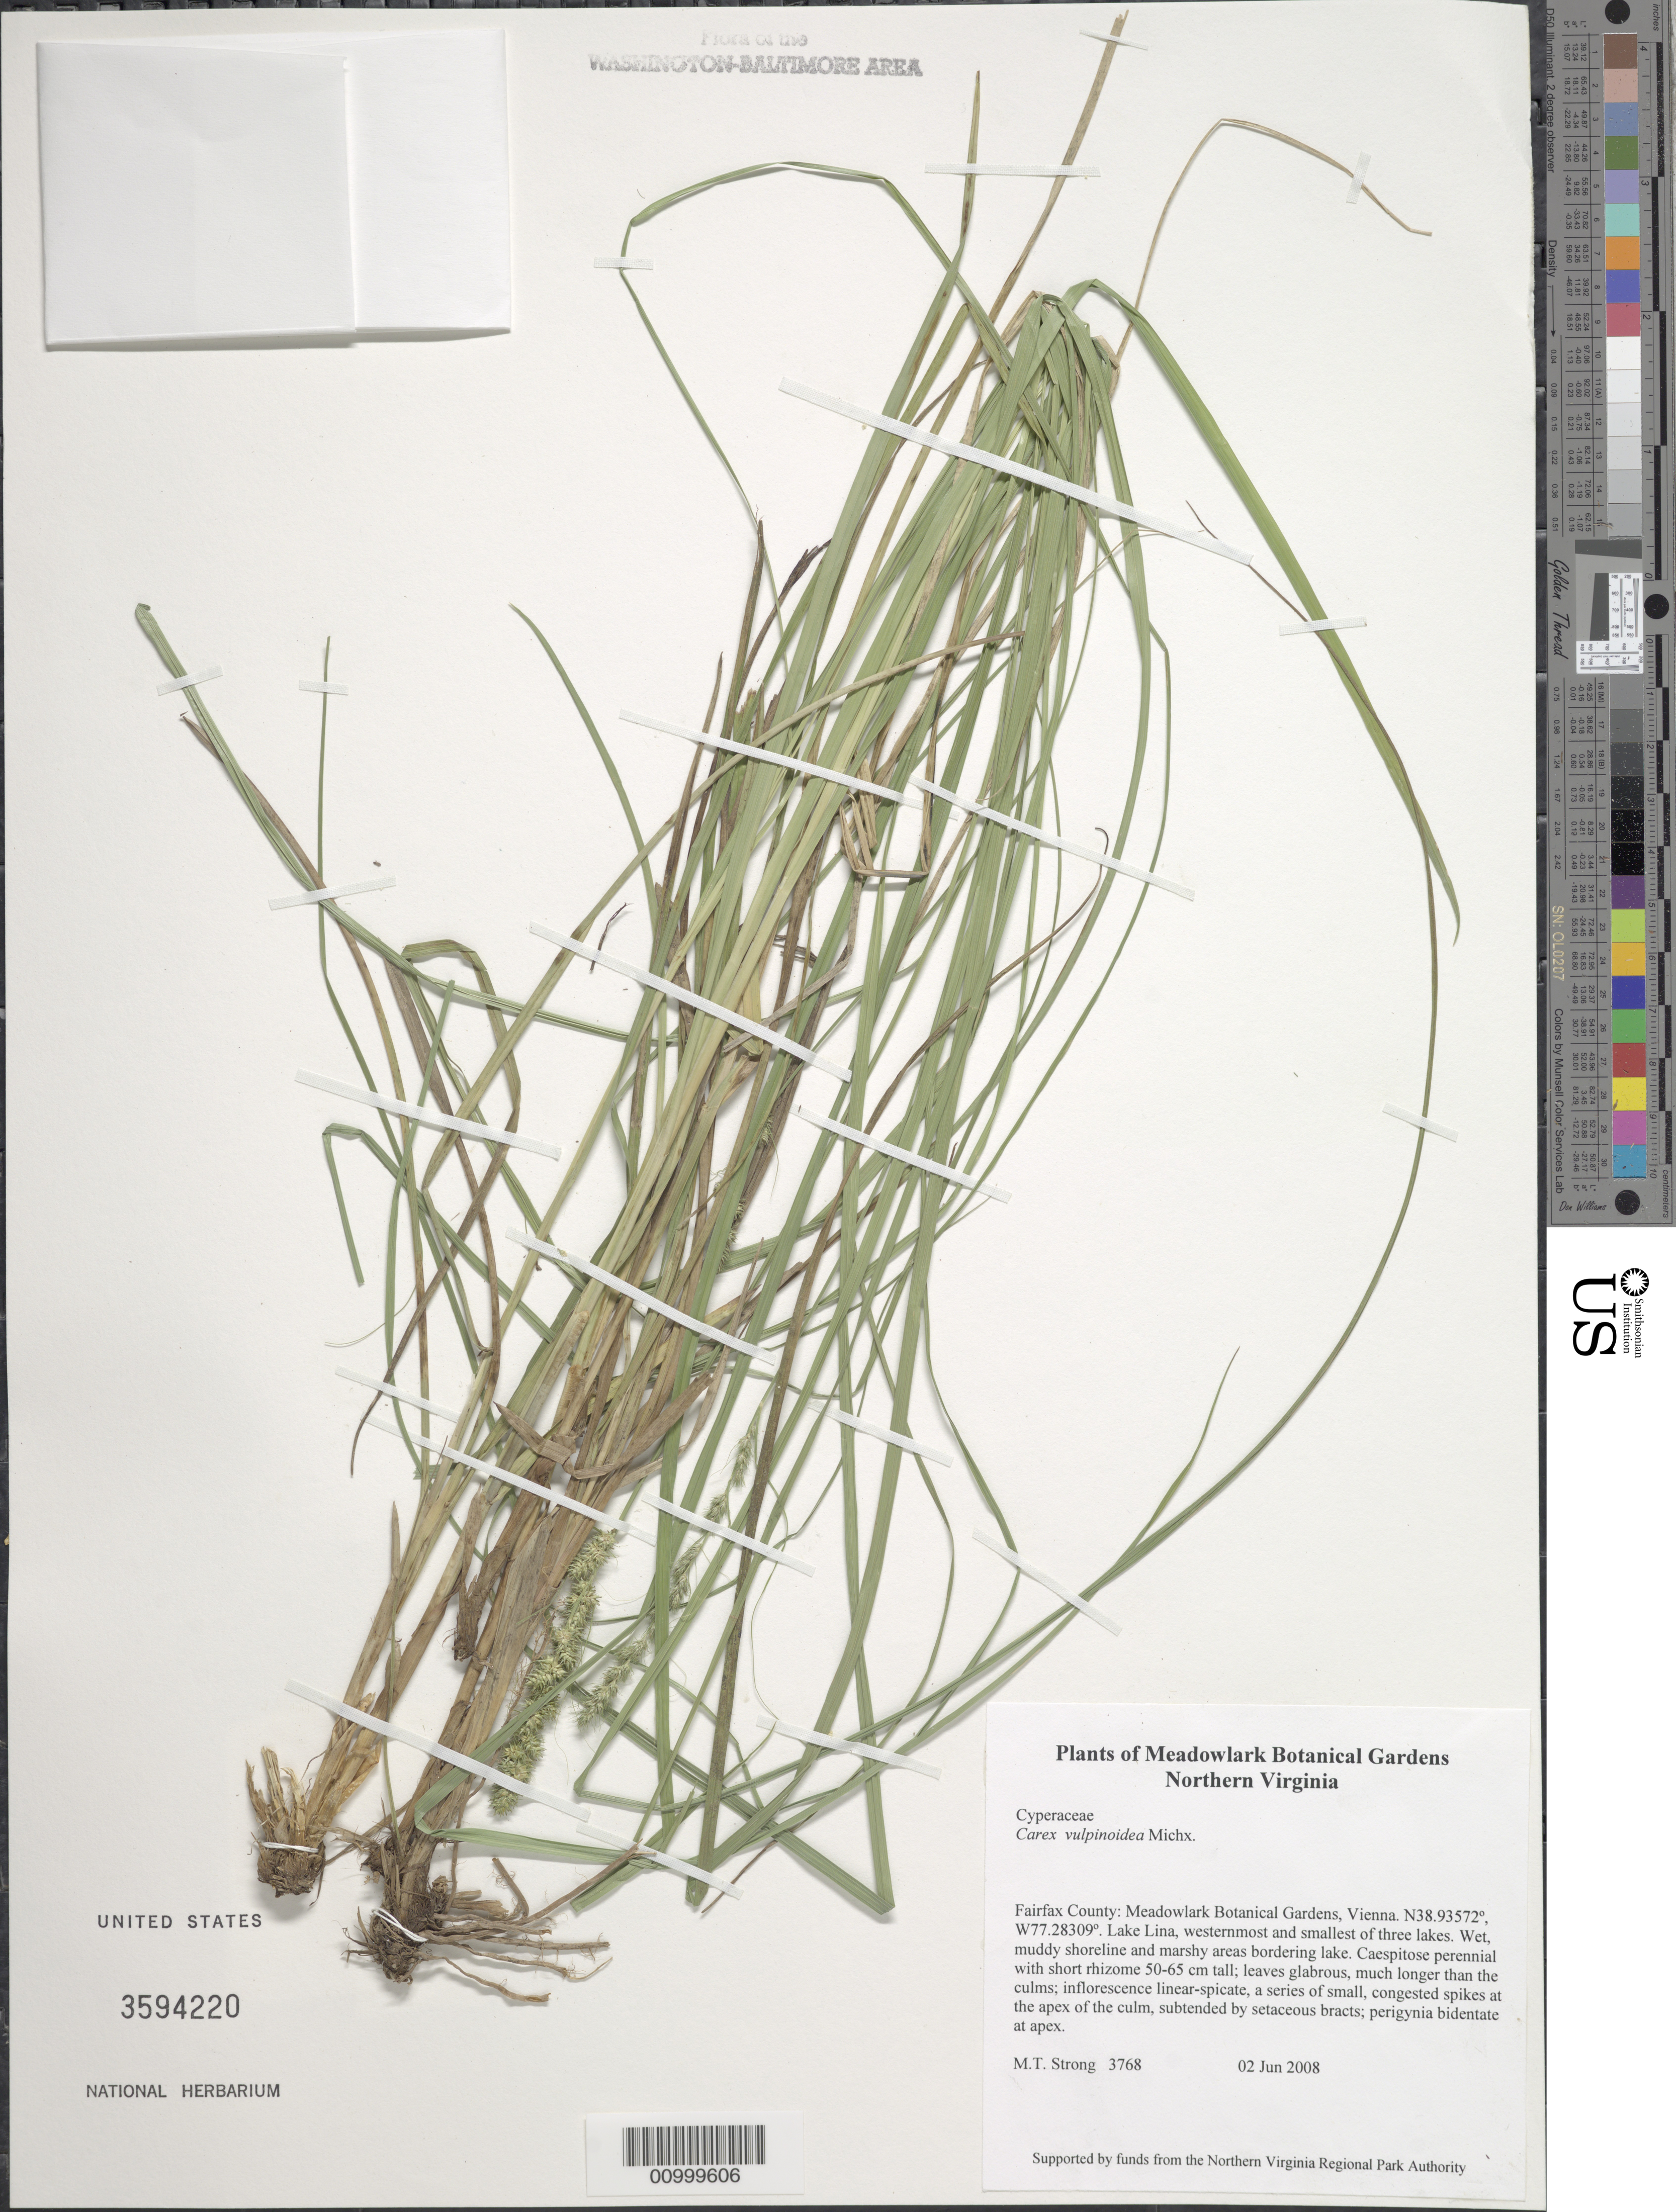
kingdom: Plantae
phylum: Tracheophyta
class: Liliopsida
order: Poales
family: Cyperaceae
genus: Carex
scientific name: Carex vulpinoidea Michx.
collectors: M. T. Strong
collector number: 3768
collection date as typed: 02 Jun 2008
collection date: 2008-06-02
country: United States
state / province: Virginia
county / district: Fairfax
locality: Meadowlark Botanical Gardens, Vienna. Lake Lina, westernmost and smallest of three lakes.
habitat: Wet, muddy shoreline and marshy areas bordering lake.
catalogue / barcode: US 3594220